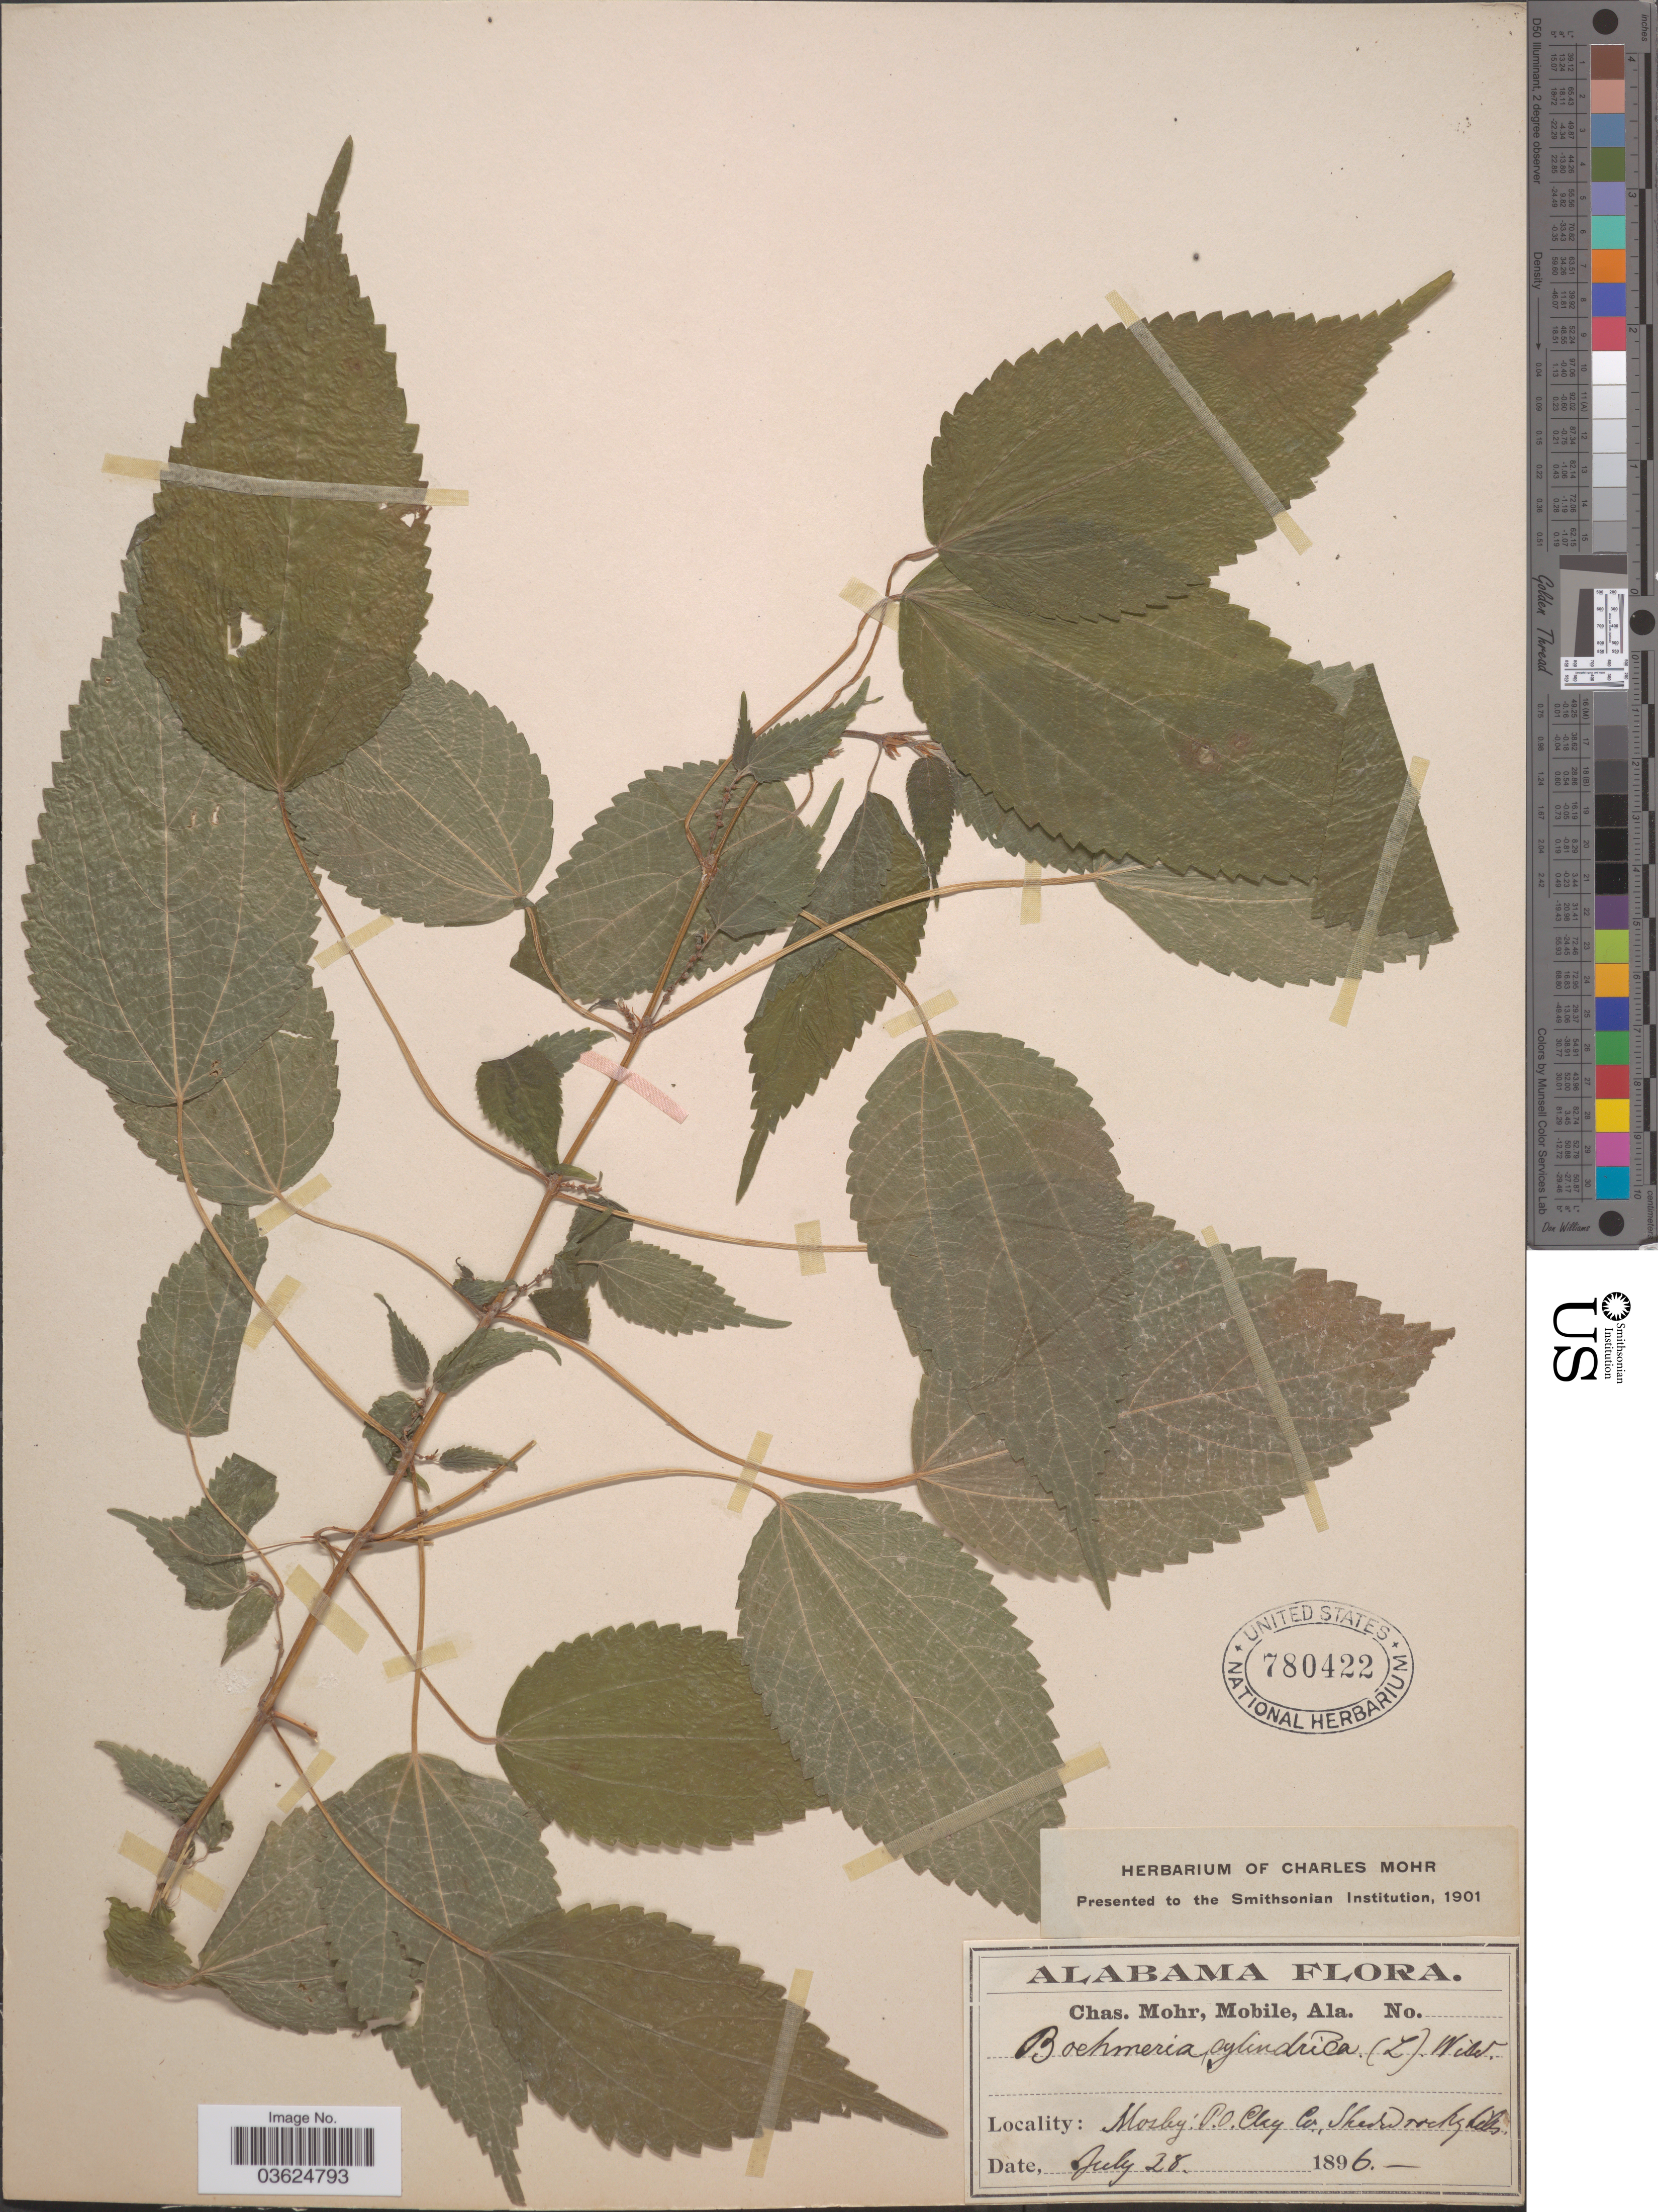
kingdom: Plantae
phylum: Tracheophyta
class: Magnoliopsida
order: Rosales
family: Urticaceae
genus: Boehmeria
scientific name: Boehmeria cylindrica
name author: (L.) Sw.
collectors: Mohr, C. T. (herbarium)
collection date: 1896-07-28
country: United States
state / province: Alabama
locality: Mosley: P. O. Clay Co.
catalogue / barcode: US 780422